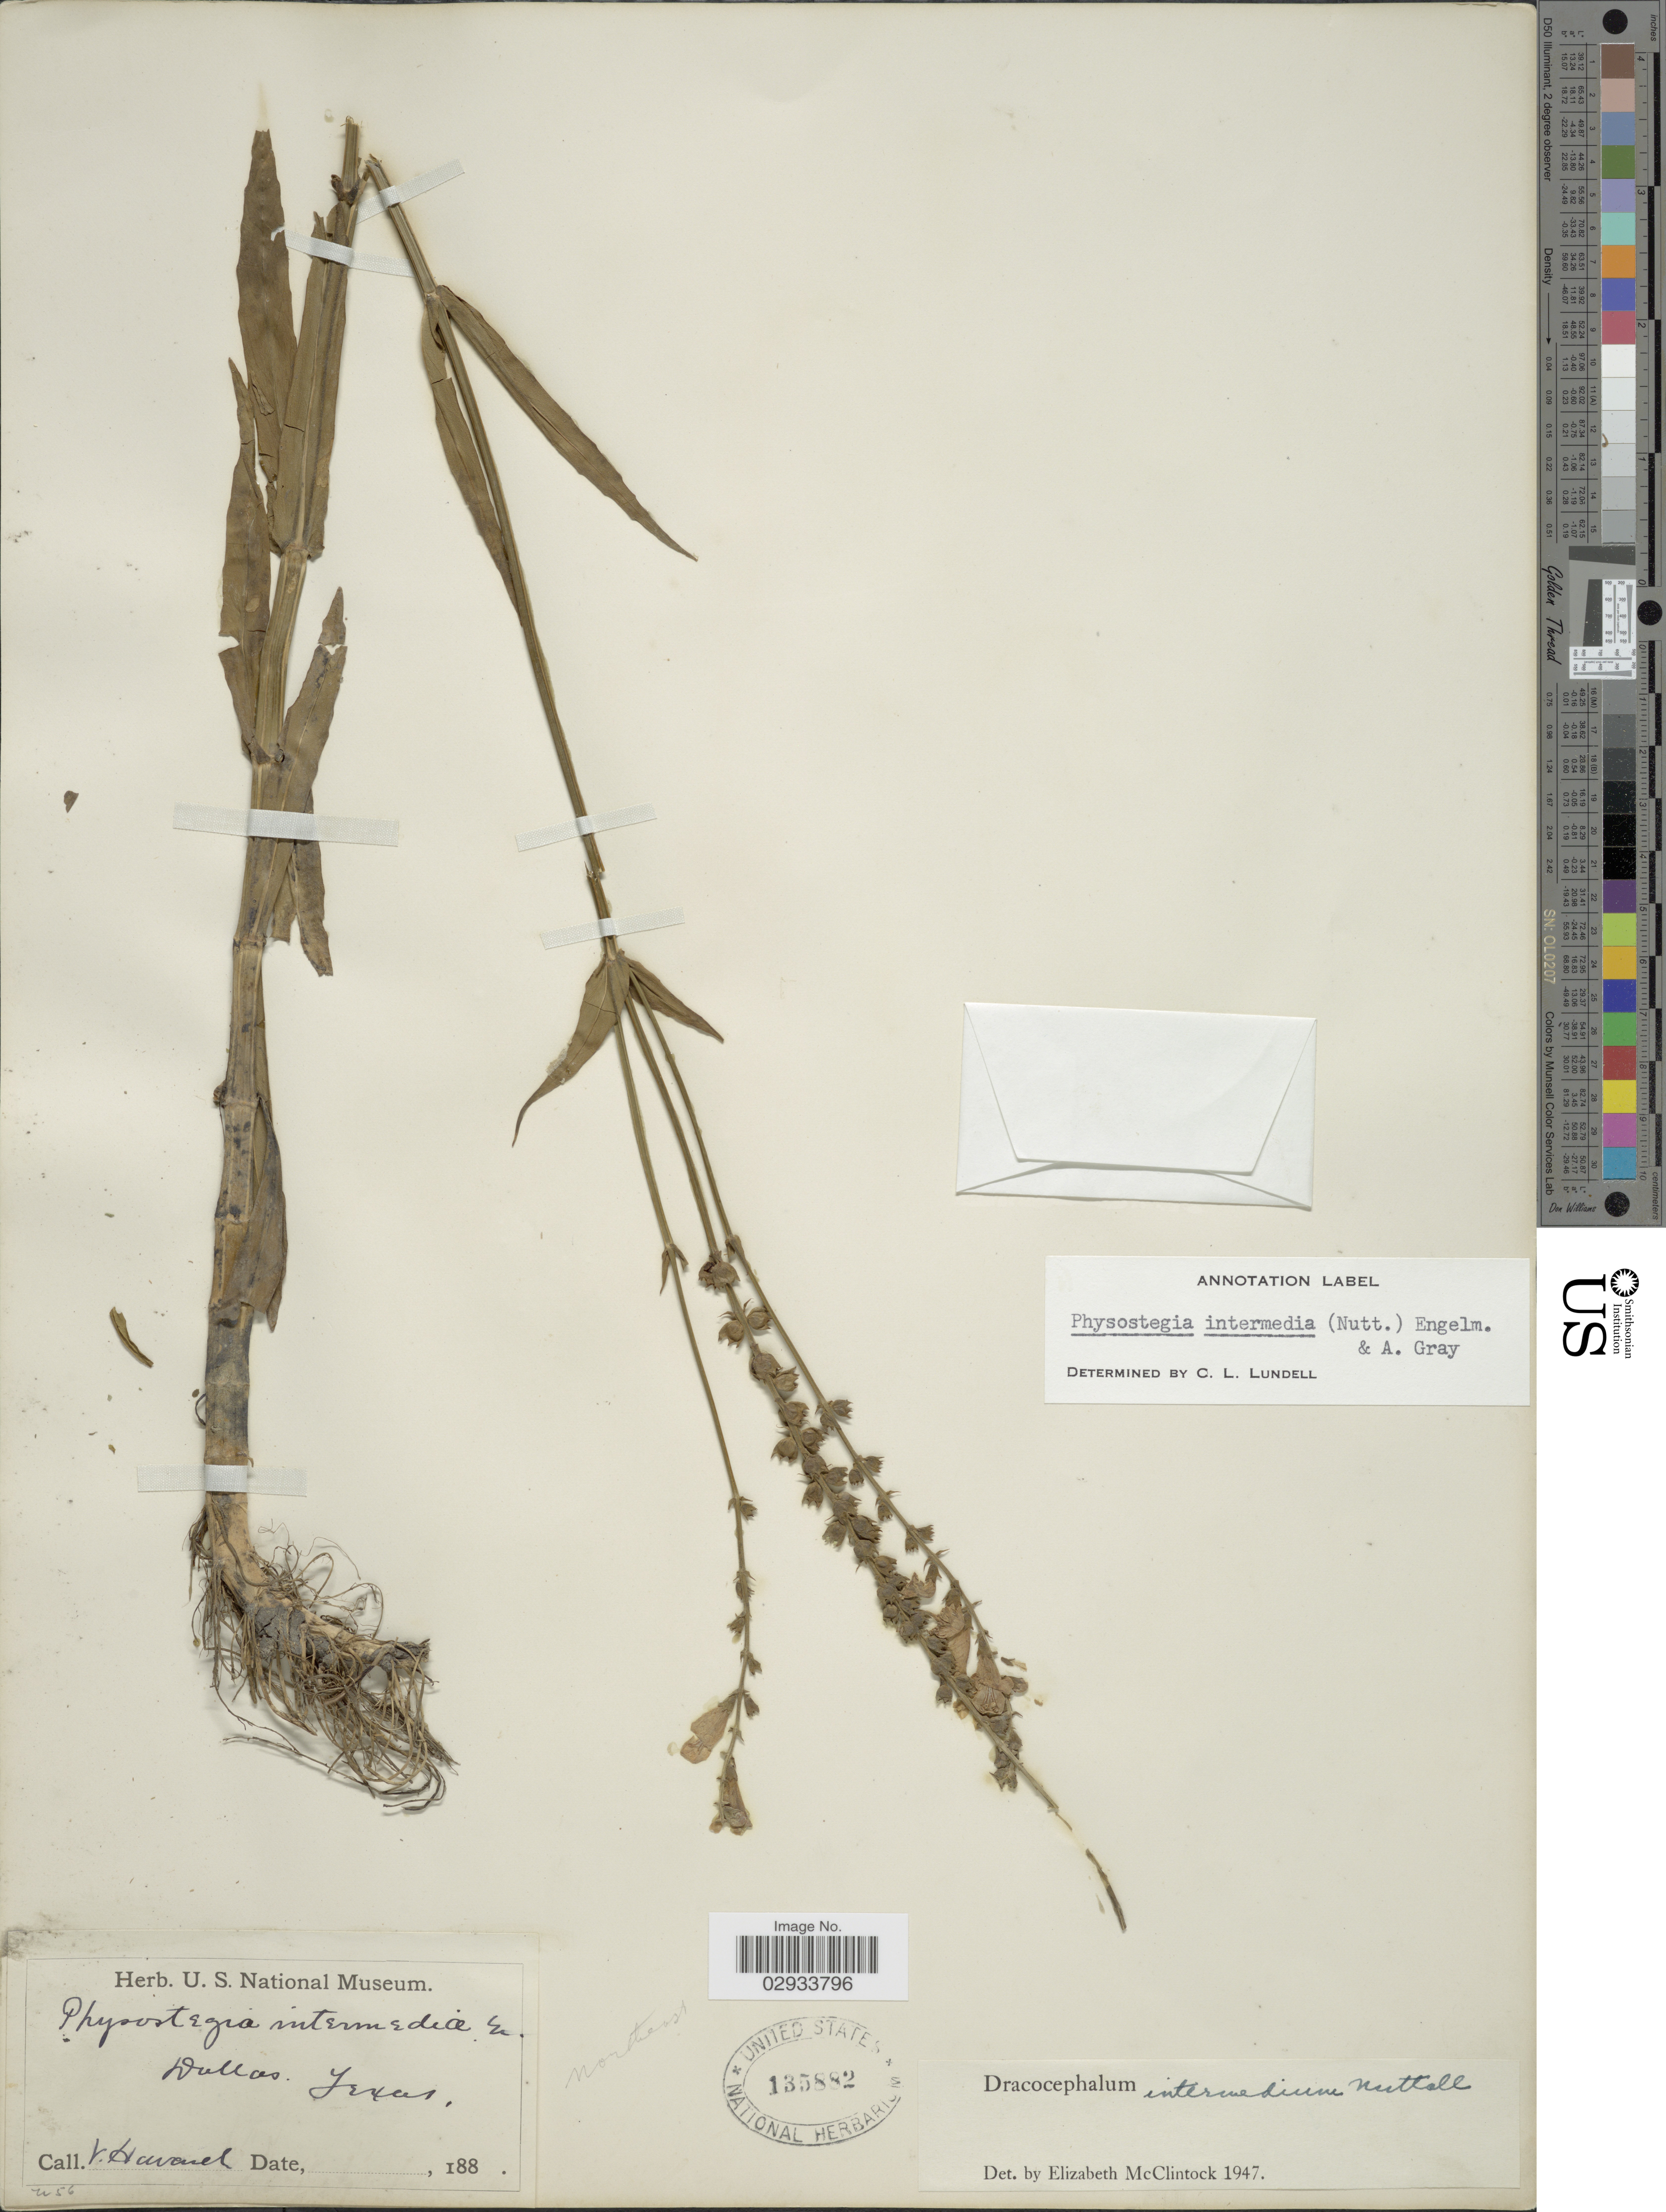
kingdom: Plantae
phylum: Tracheophyta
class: Magnoliopsida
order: Lamiales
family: Lamiaceae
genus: Physostegia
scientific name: Physostegia intermedia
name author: (Nutt.) Engelm. & A. Gray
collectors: V. Havard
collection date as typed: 188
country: United States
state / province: Texas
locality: Dallas, Texas, northeast.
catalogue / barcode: US 135882